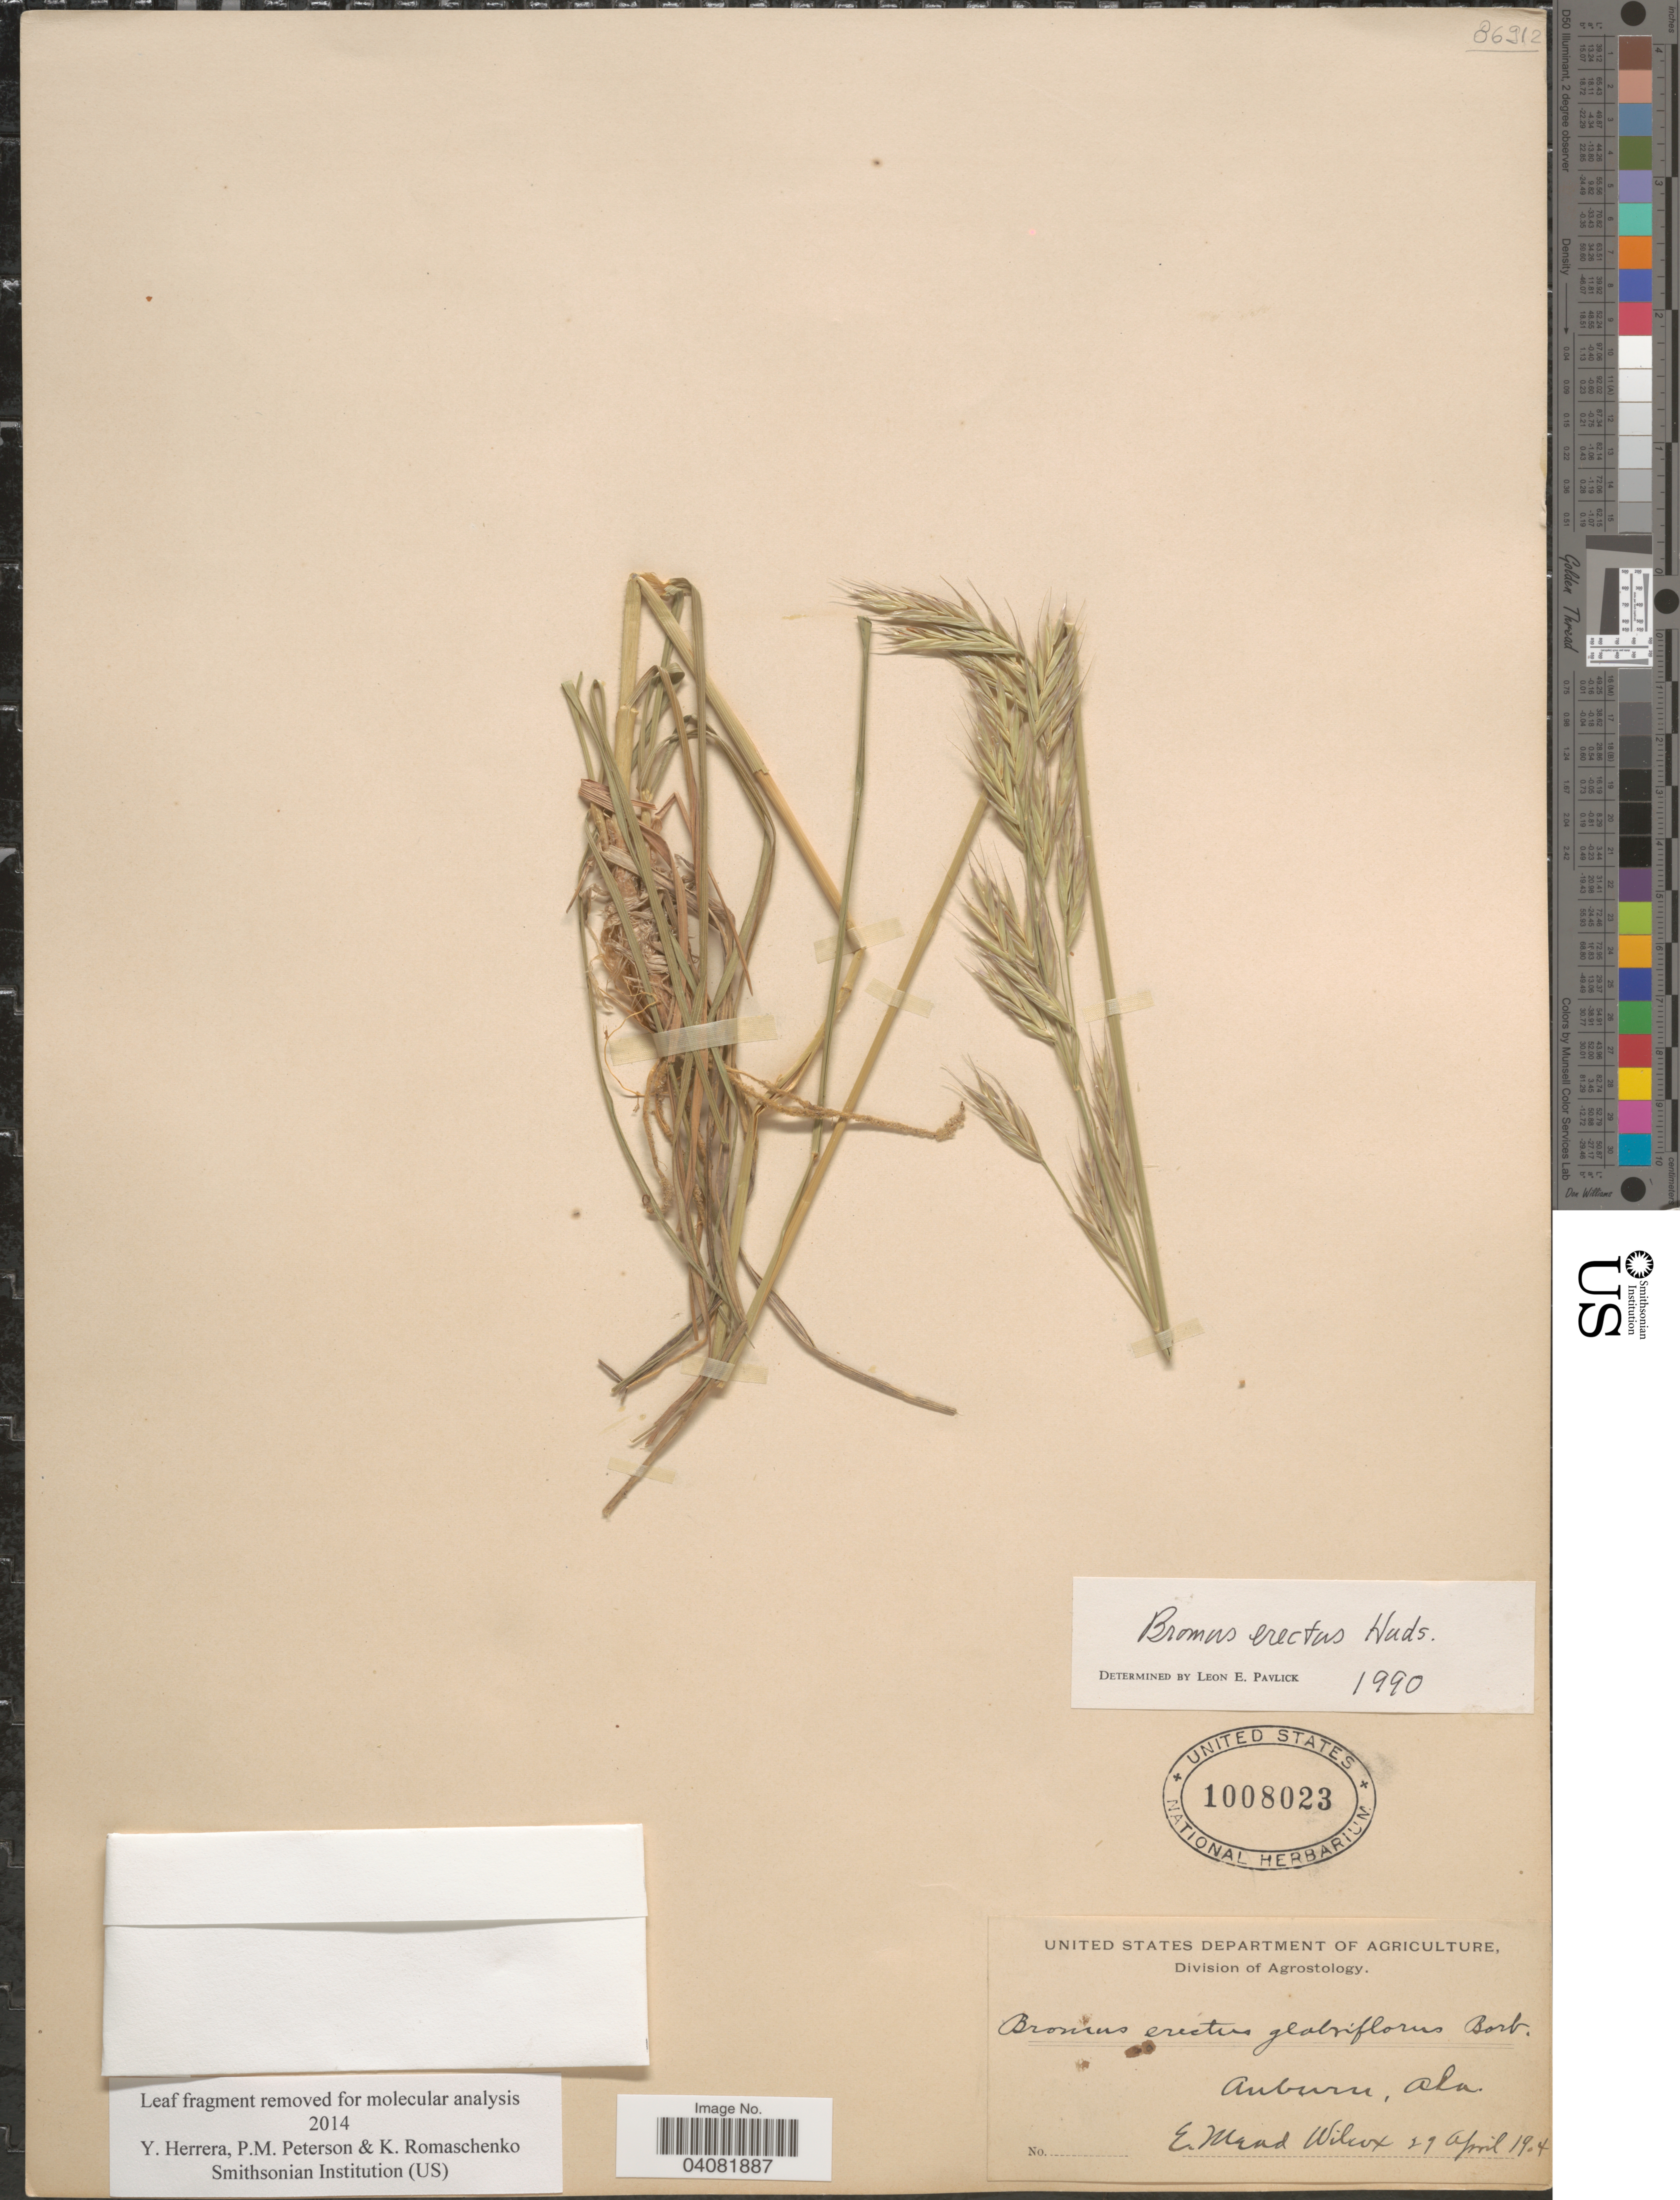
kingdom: Plantae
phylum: Tracheophyta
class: Liliopsida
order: Poales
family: Poaceae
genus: Bromus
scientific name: Bromus erectus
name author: Huds.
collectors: E. Wilcox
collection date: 1904-04-29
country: United States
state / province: Alabama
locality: Auburn.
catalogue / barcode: US 1008023